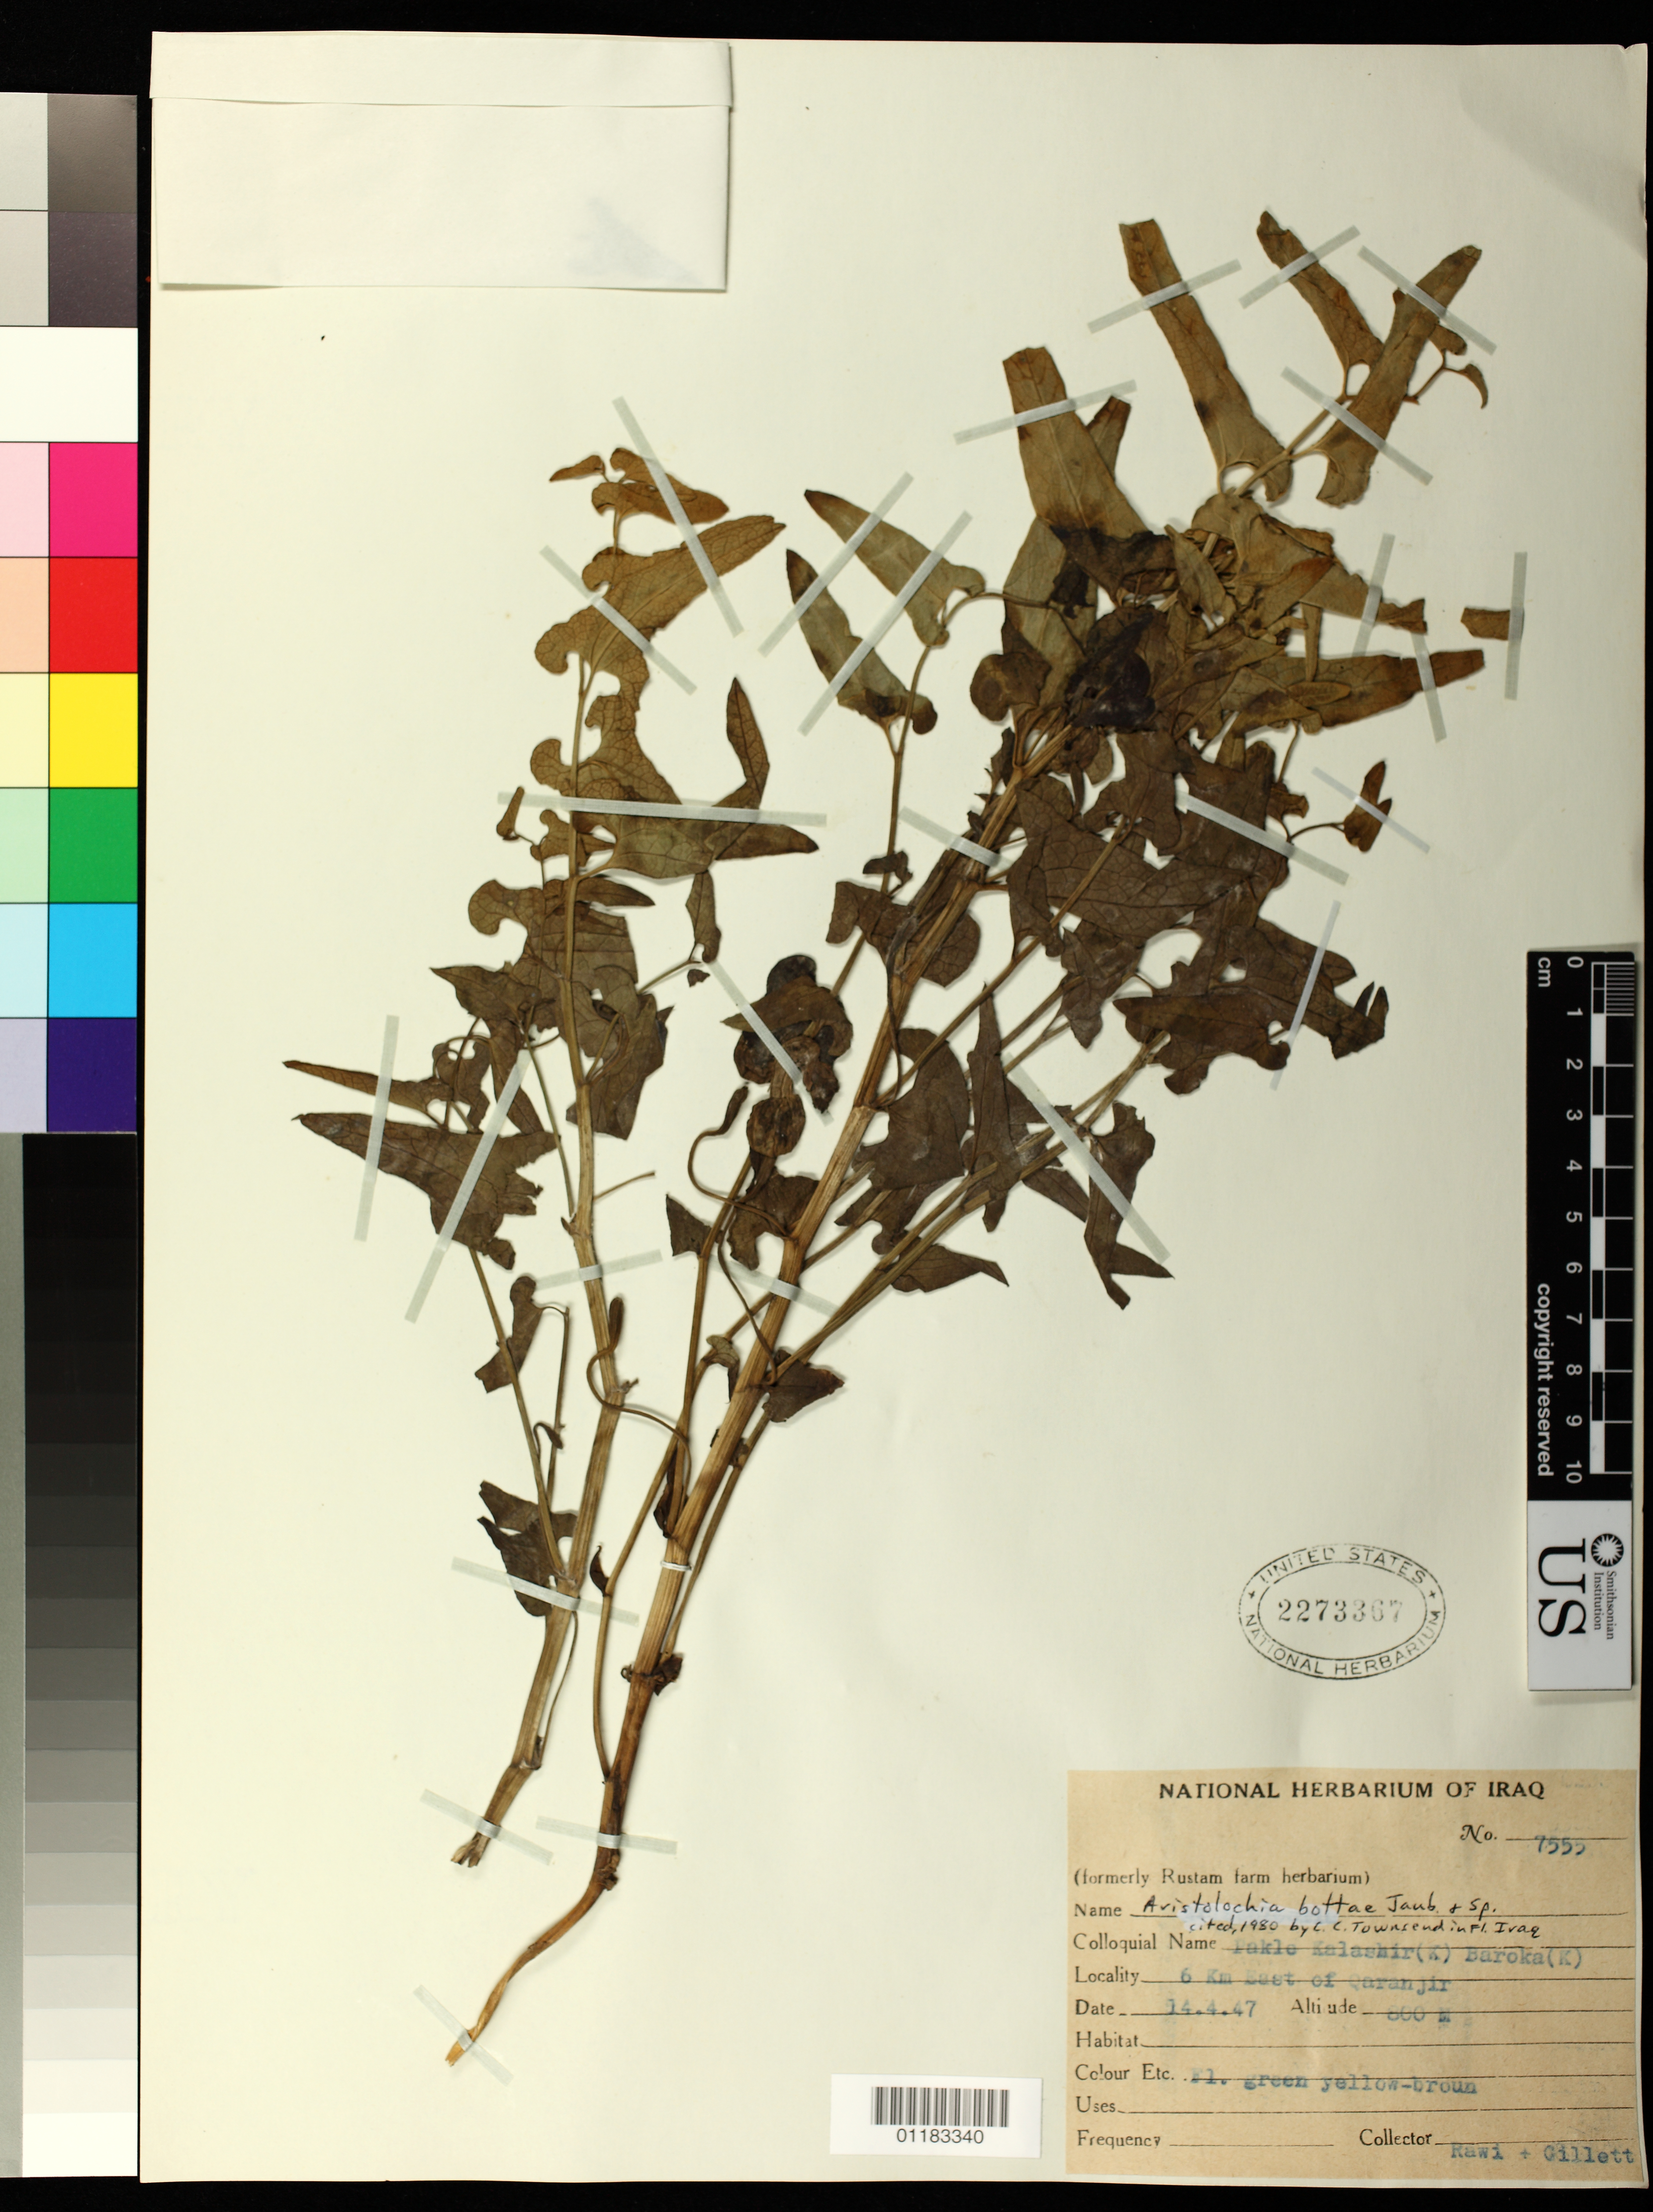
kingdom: Plantae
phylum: Tracheophyta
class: Magnoliopsida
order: Piperales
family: Aristolochiaceae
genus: Aristolochia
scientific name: Aristolochia bottae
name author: Jaub. & Spach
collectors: A. al Rawi & Gillett, --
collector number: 7555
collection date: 1947-04-14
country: Iraq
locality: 6 km East of Qaranjir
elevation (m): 650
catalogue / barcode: US 2273367